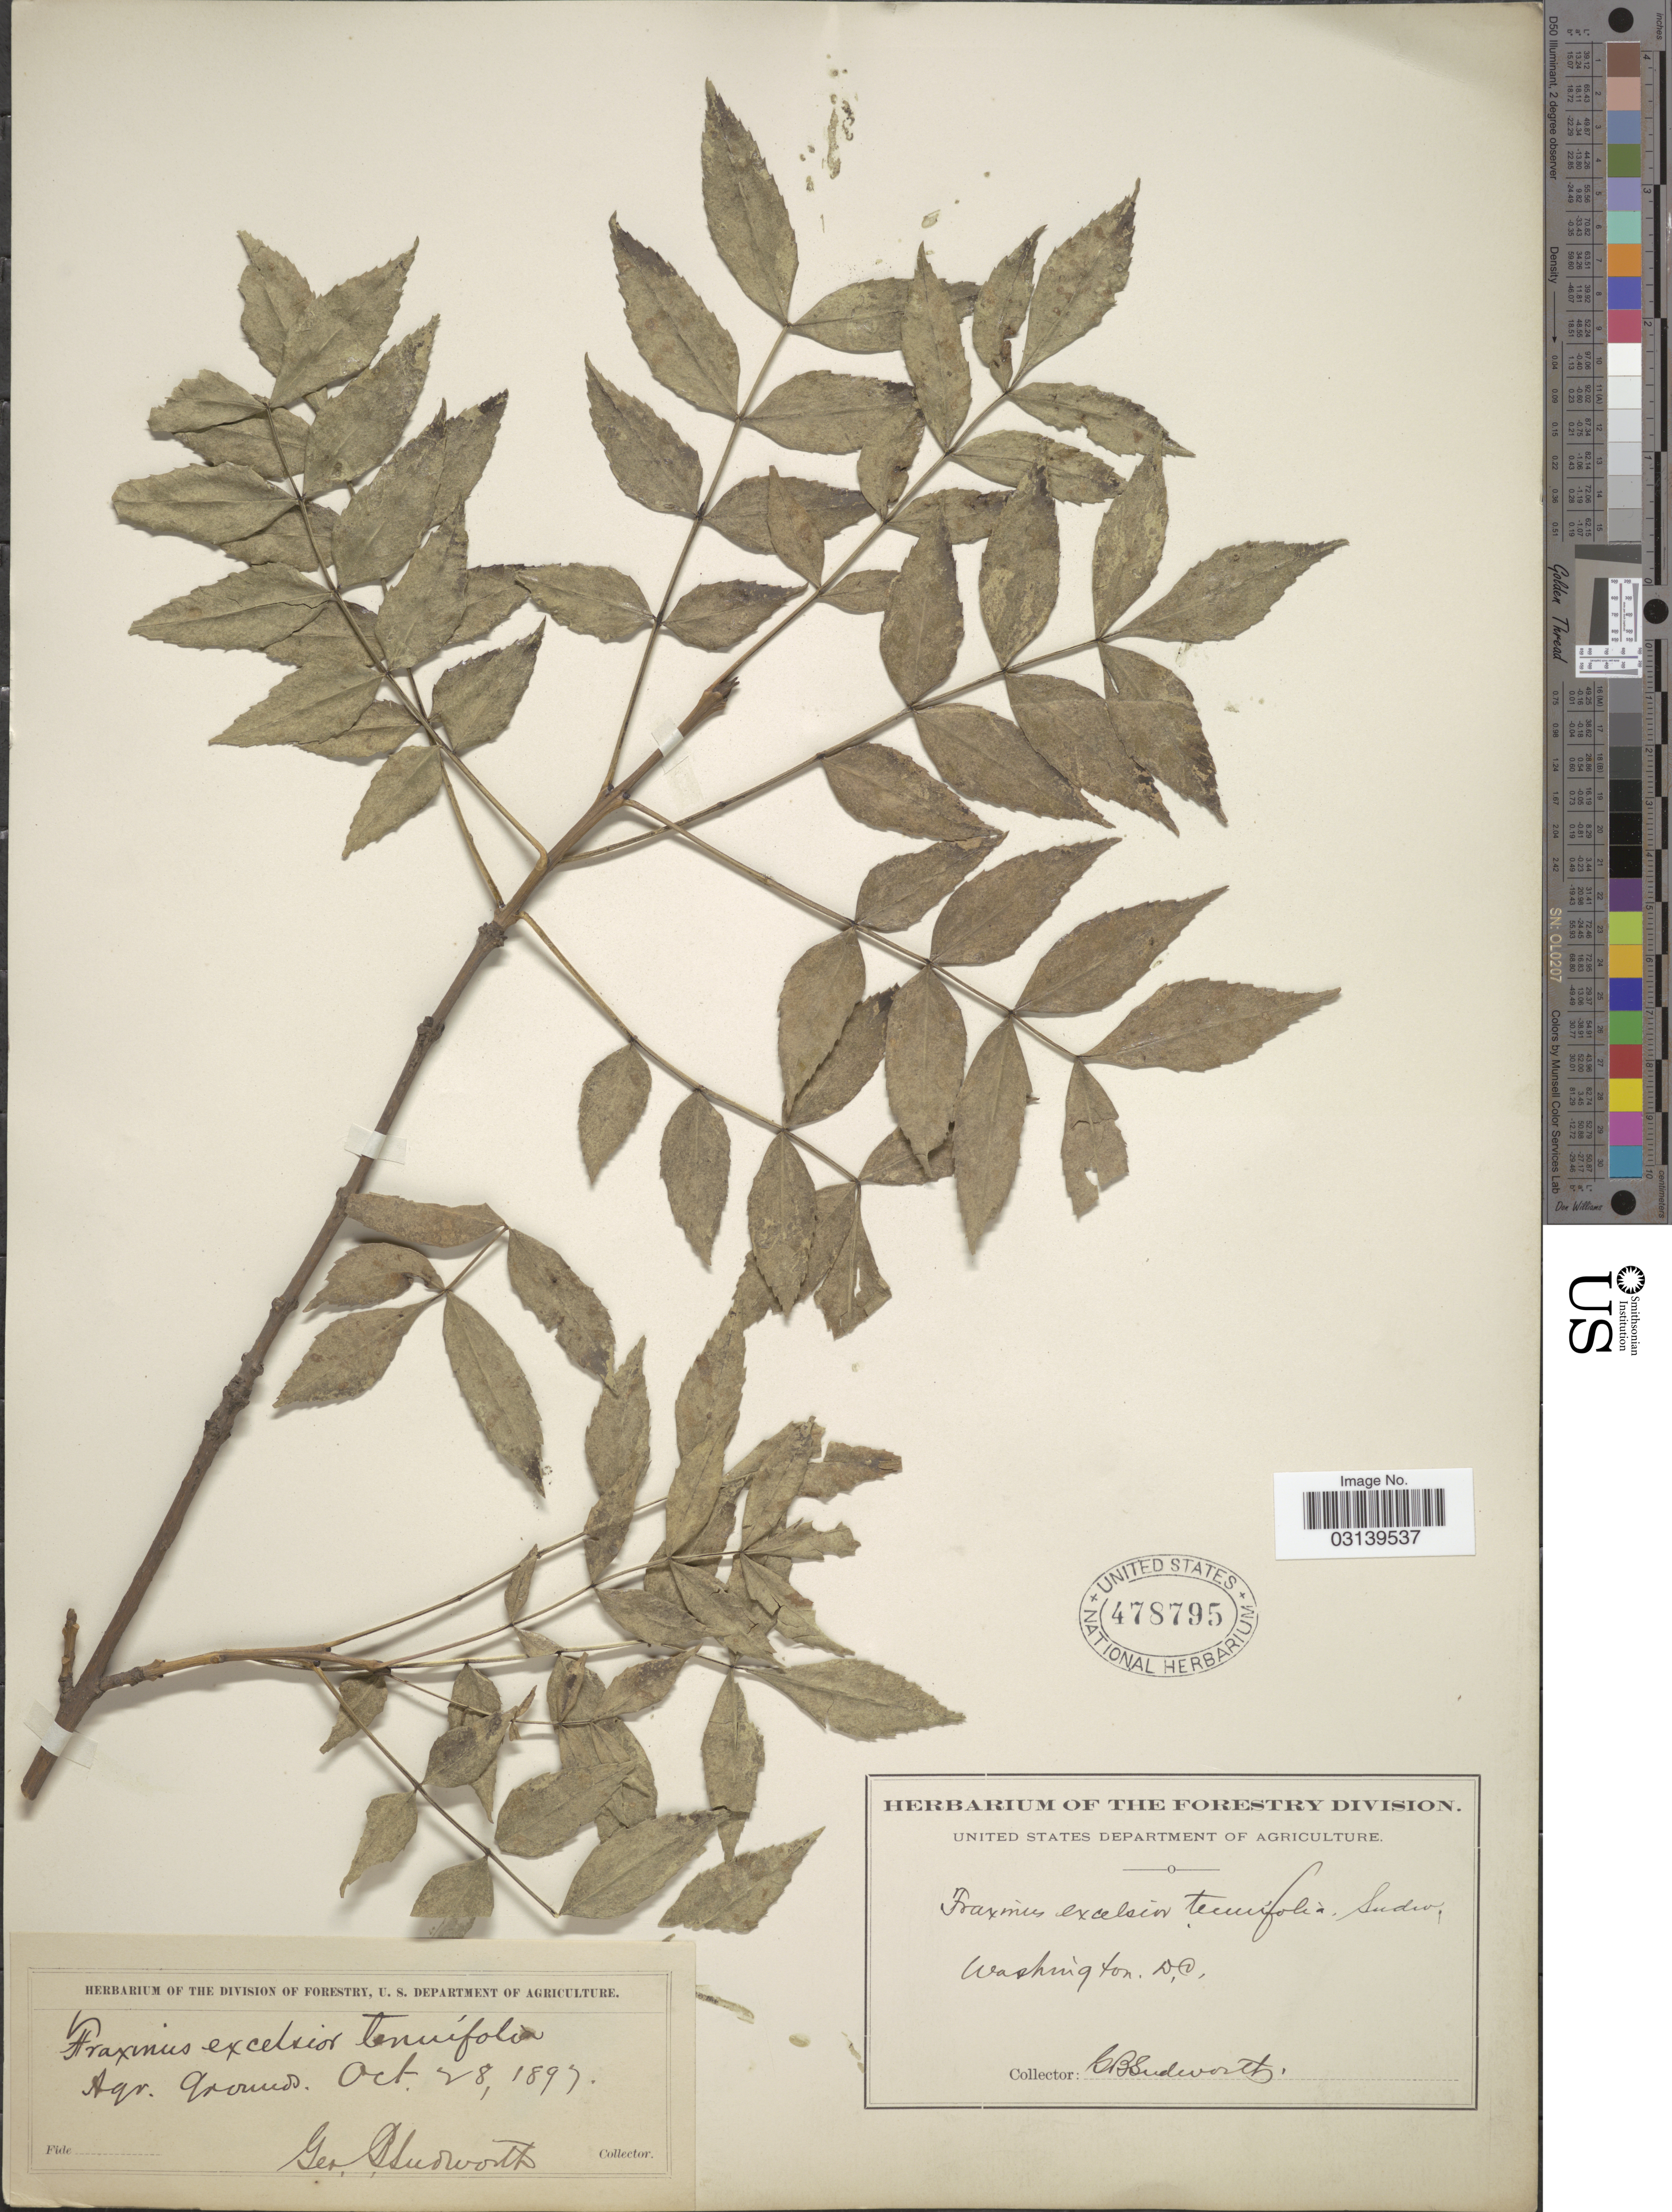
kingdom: Plantae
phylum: Tracheophyta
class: Magnoliopsida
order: Lamiales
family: Oleaceae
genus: Fraxinus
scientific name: Fraxinus excelsior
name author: L.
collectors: G. B. Sudworth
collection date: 1897-10-28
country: United States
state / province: District of Columbia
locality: Agr. Grounds, Washington D.C.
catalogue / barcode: US 478795